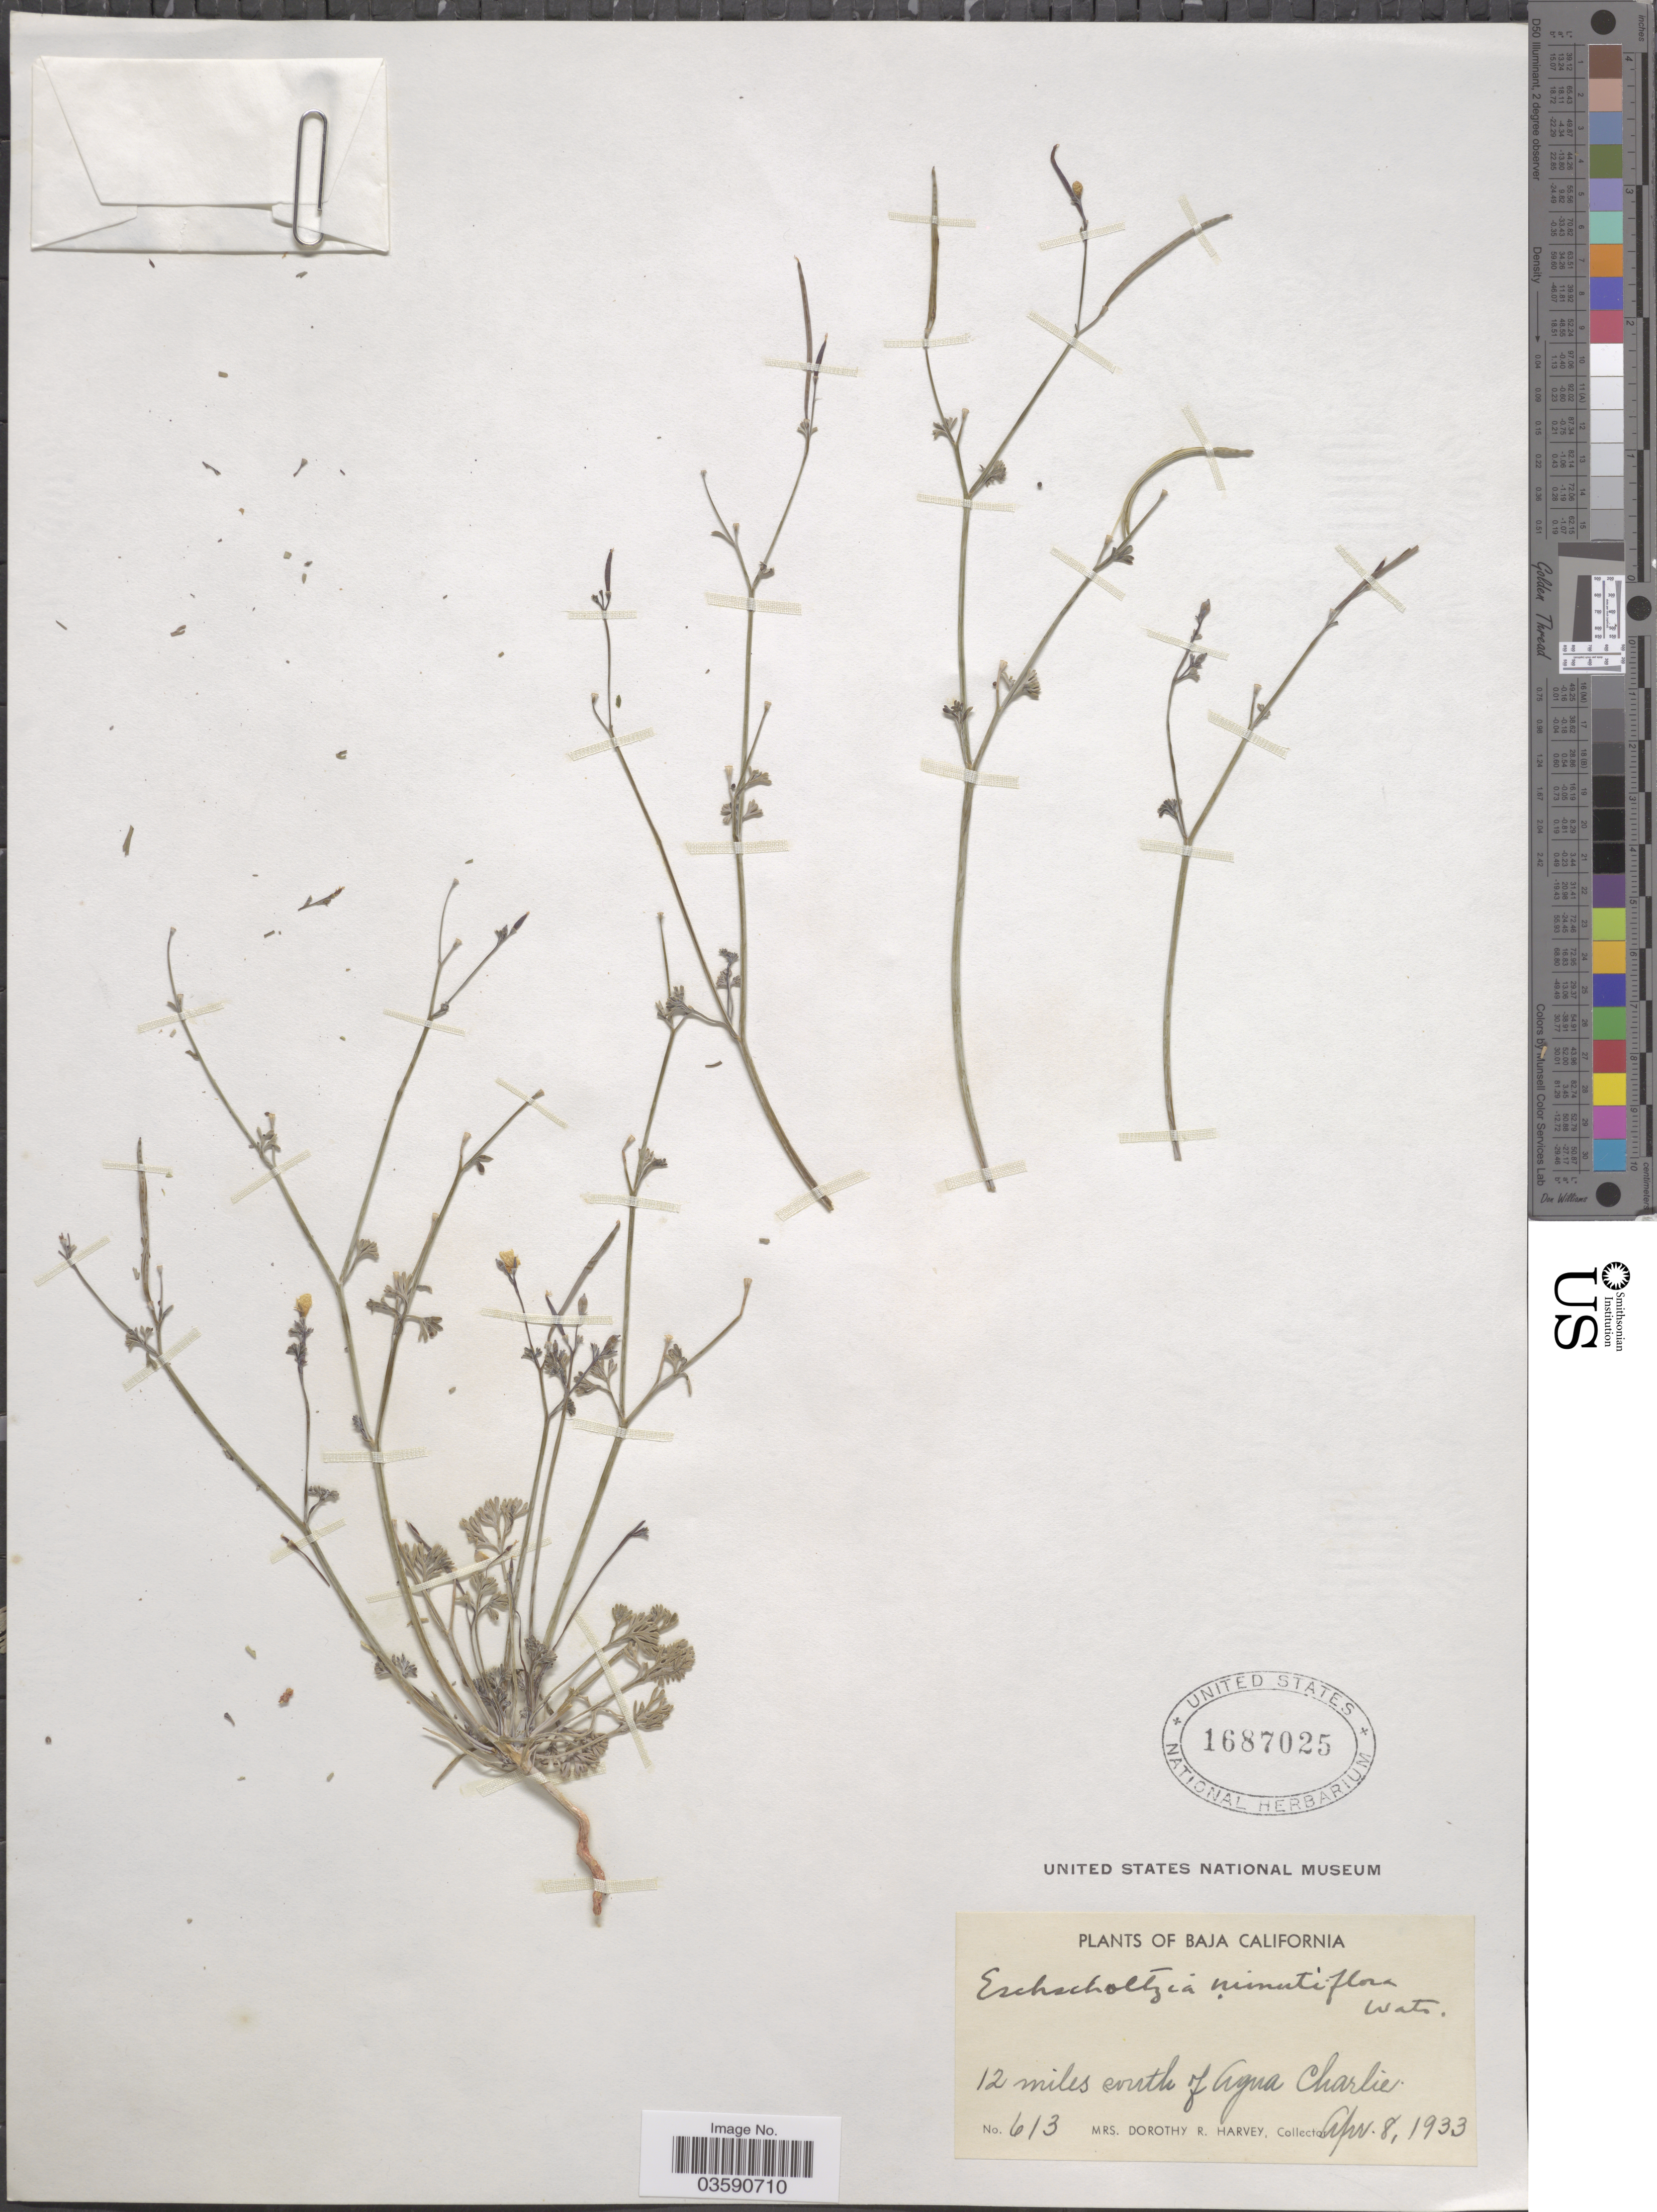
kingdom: Plantae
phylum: Tracheophyta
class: Magnoliopsida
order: Ranunculales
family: Papaveraceae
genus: Eschscholzia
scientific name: Eschscholzia minutiflora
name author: S. Watson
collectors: Harvey, Mrs. D. R.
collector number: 613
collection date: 1933-04-08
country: Mexico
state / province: Baja California Norte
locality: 12 miles south of Agua Charlie.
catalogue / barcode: US 1687025